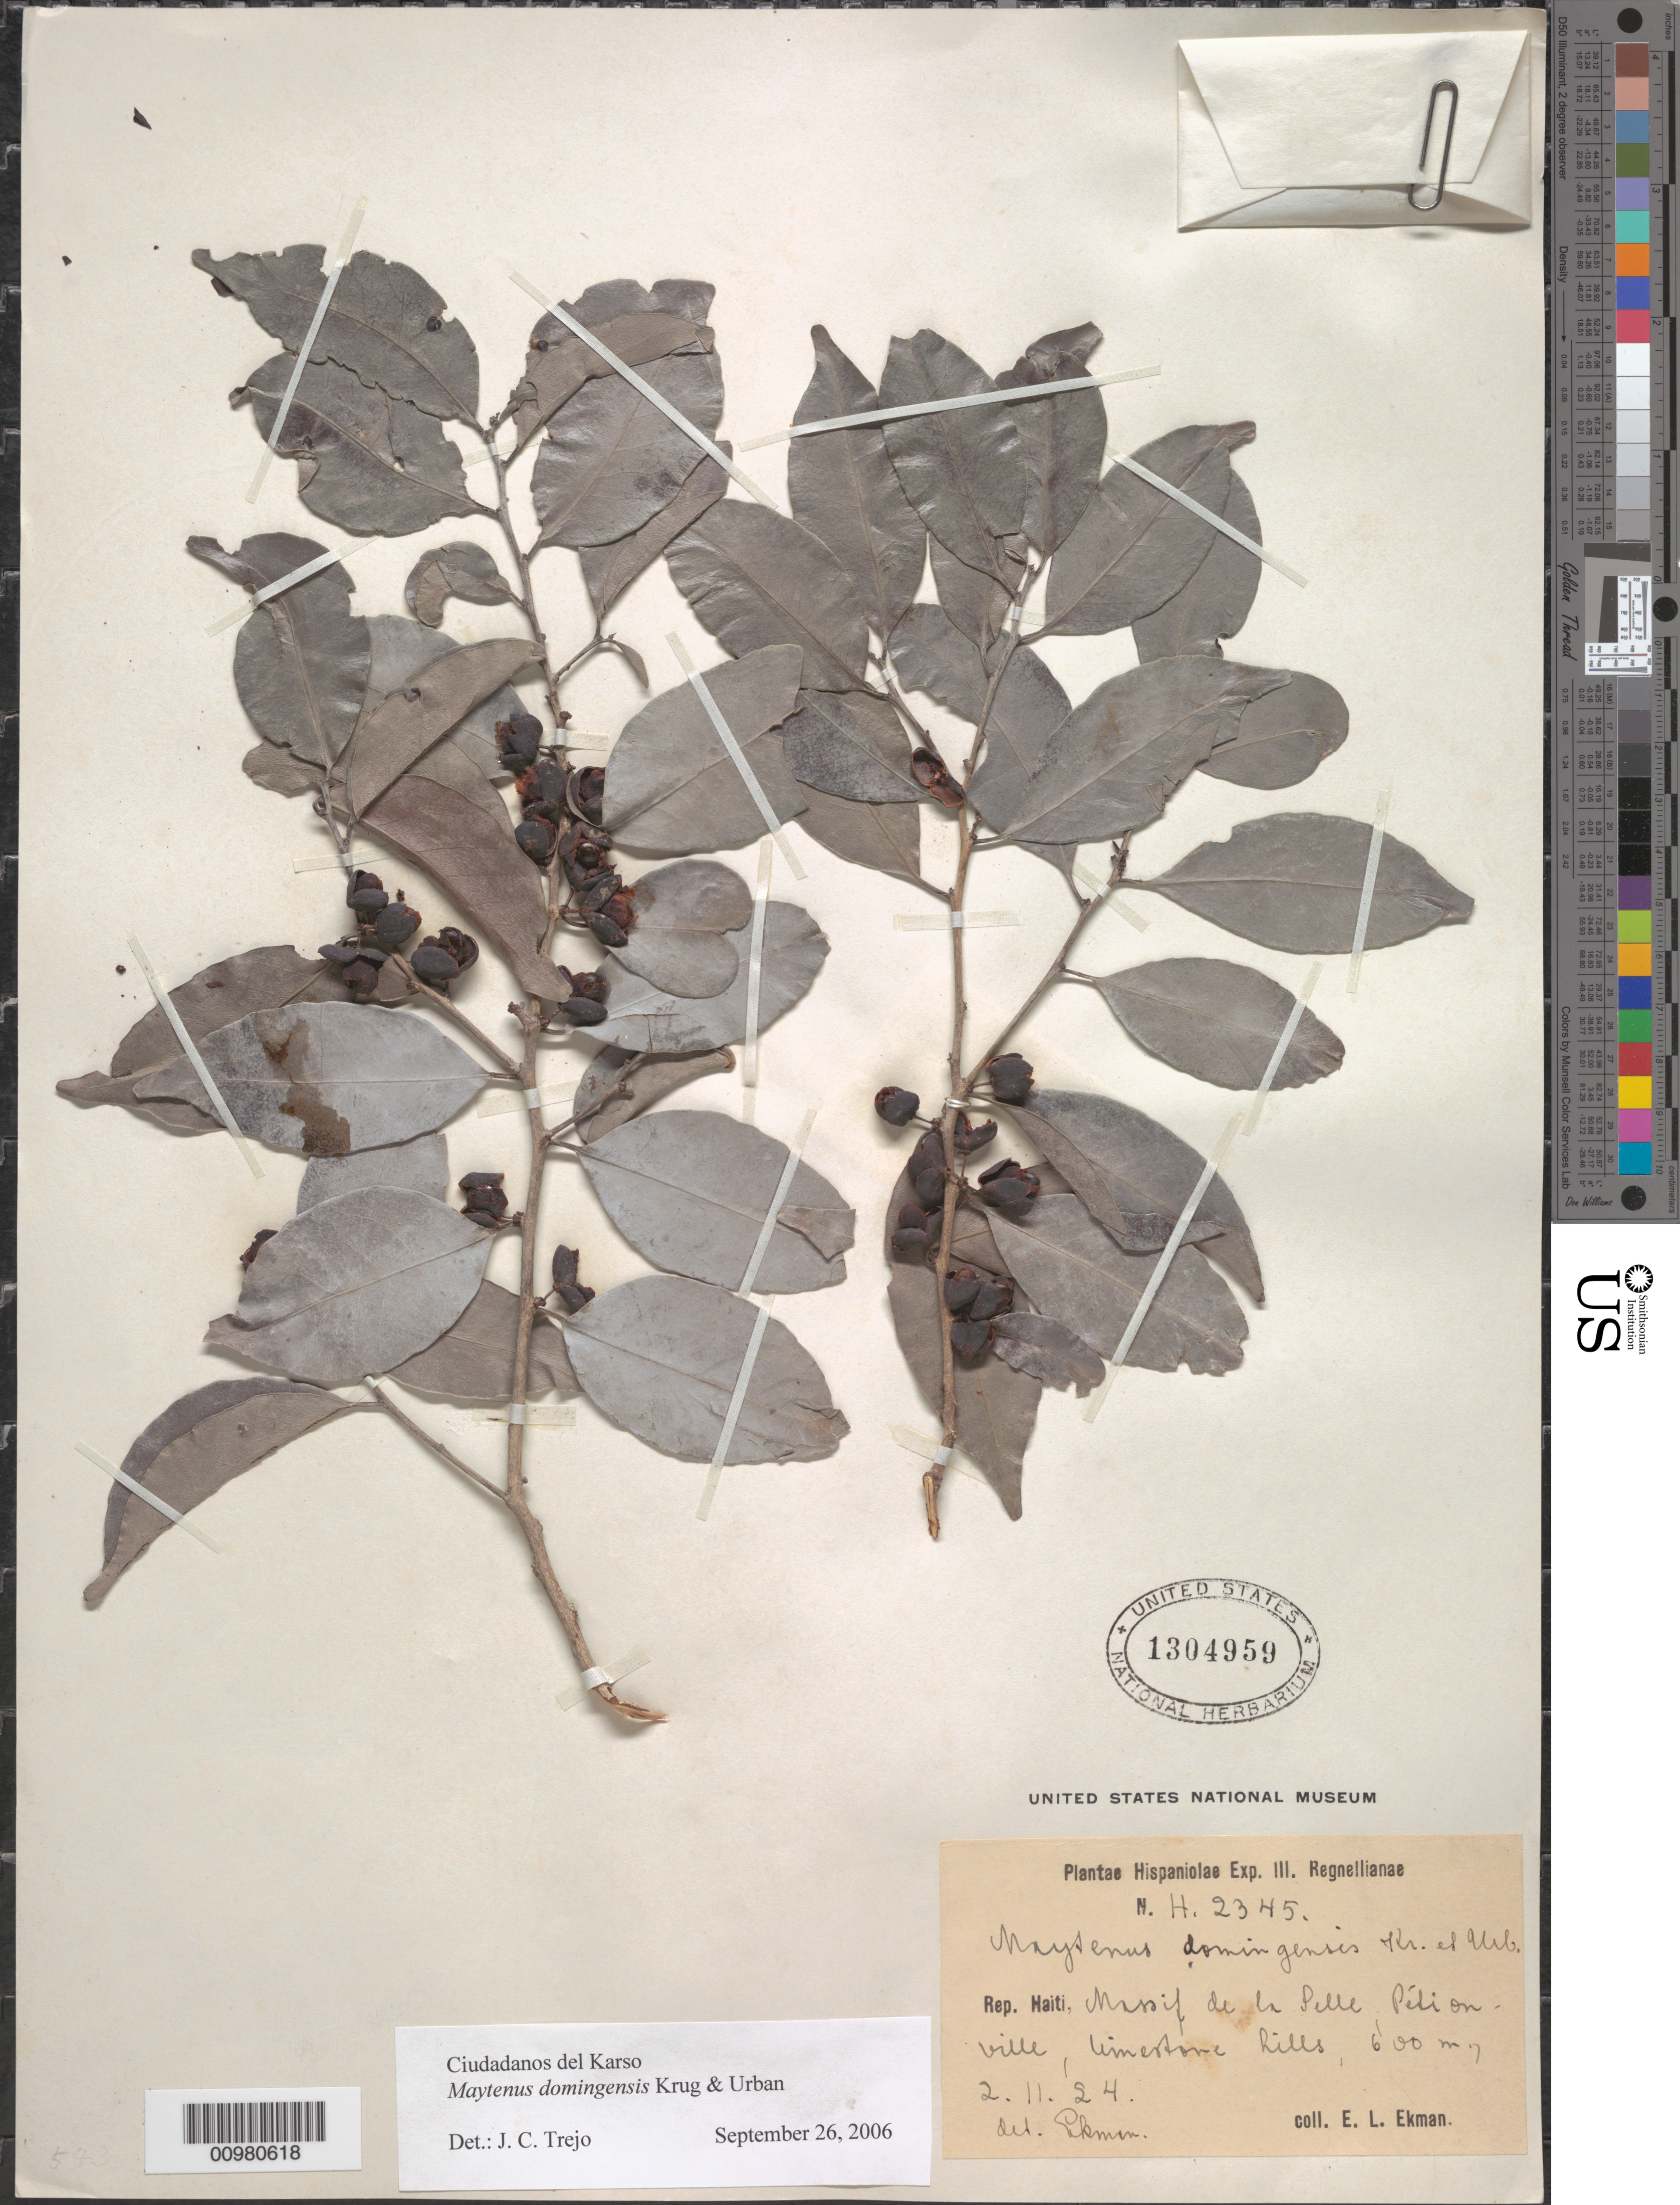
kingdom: Plantae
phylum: Tracheophyta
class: Magnoliopsida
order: Celastrales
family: Celastraceae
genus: Maytenus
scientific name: Maytenus domingensis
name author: Krug & Urb.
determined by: Trejo-Torres, J. C.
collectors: E. L. Ekman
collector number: H 2345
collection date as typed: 02 Nov 1924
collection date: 1924-11-02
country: Haiti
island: Hispaniola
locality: Massif de la Pelle, Pitionville.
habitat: Limestone hills.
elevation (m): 600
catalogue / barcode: US 1304959